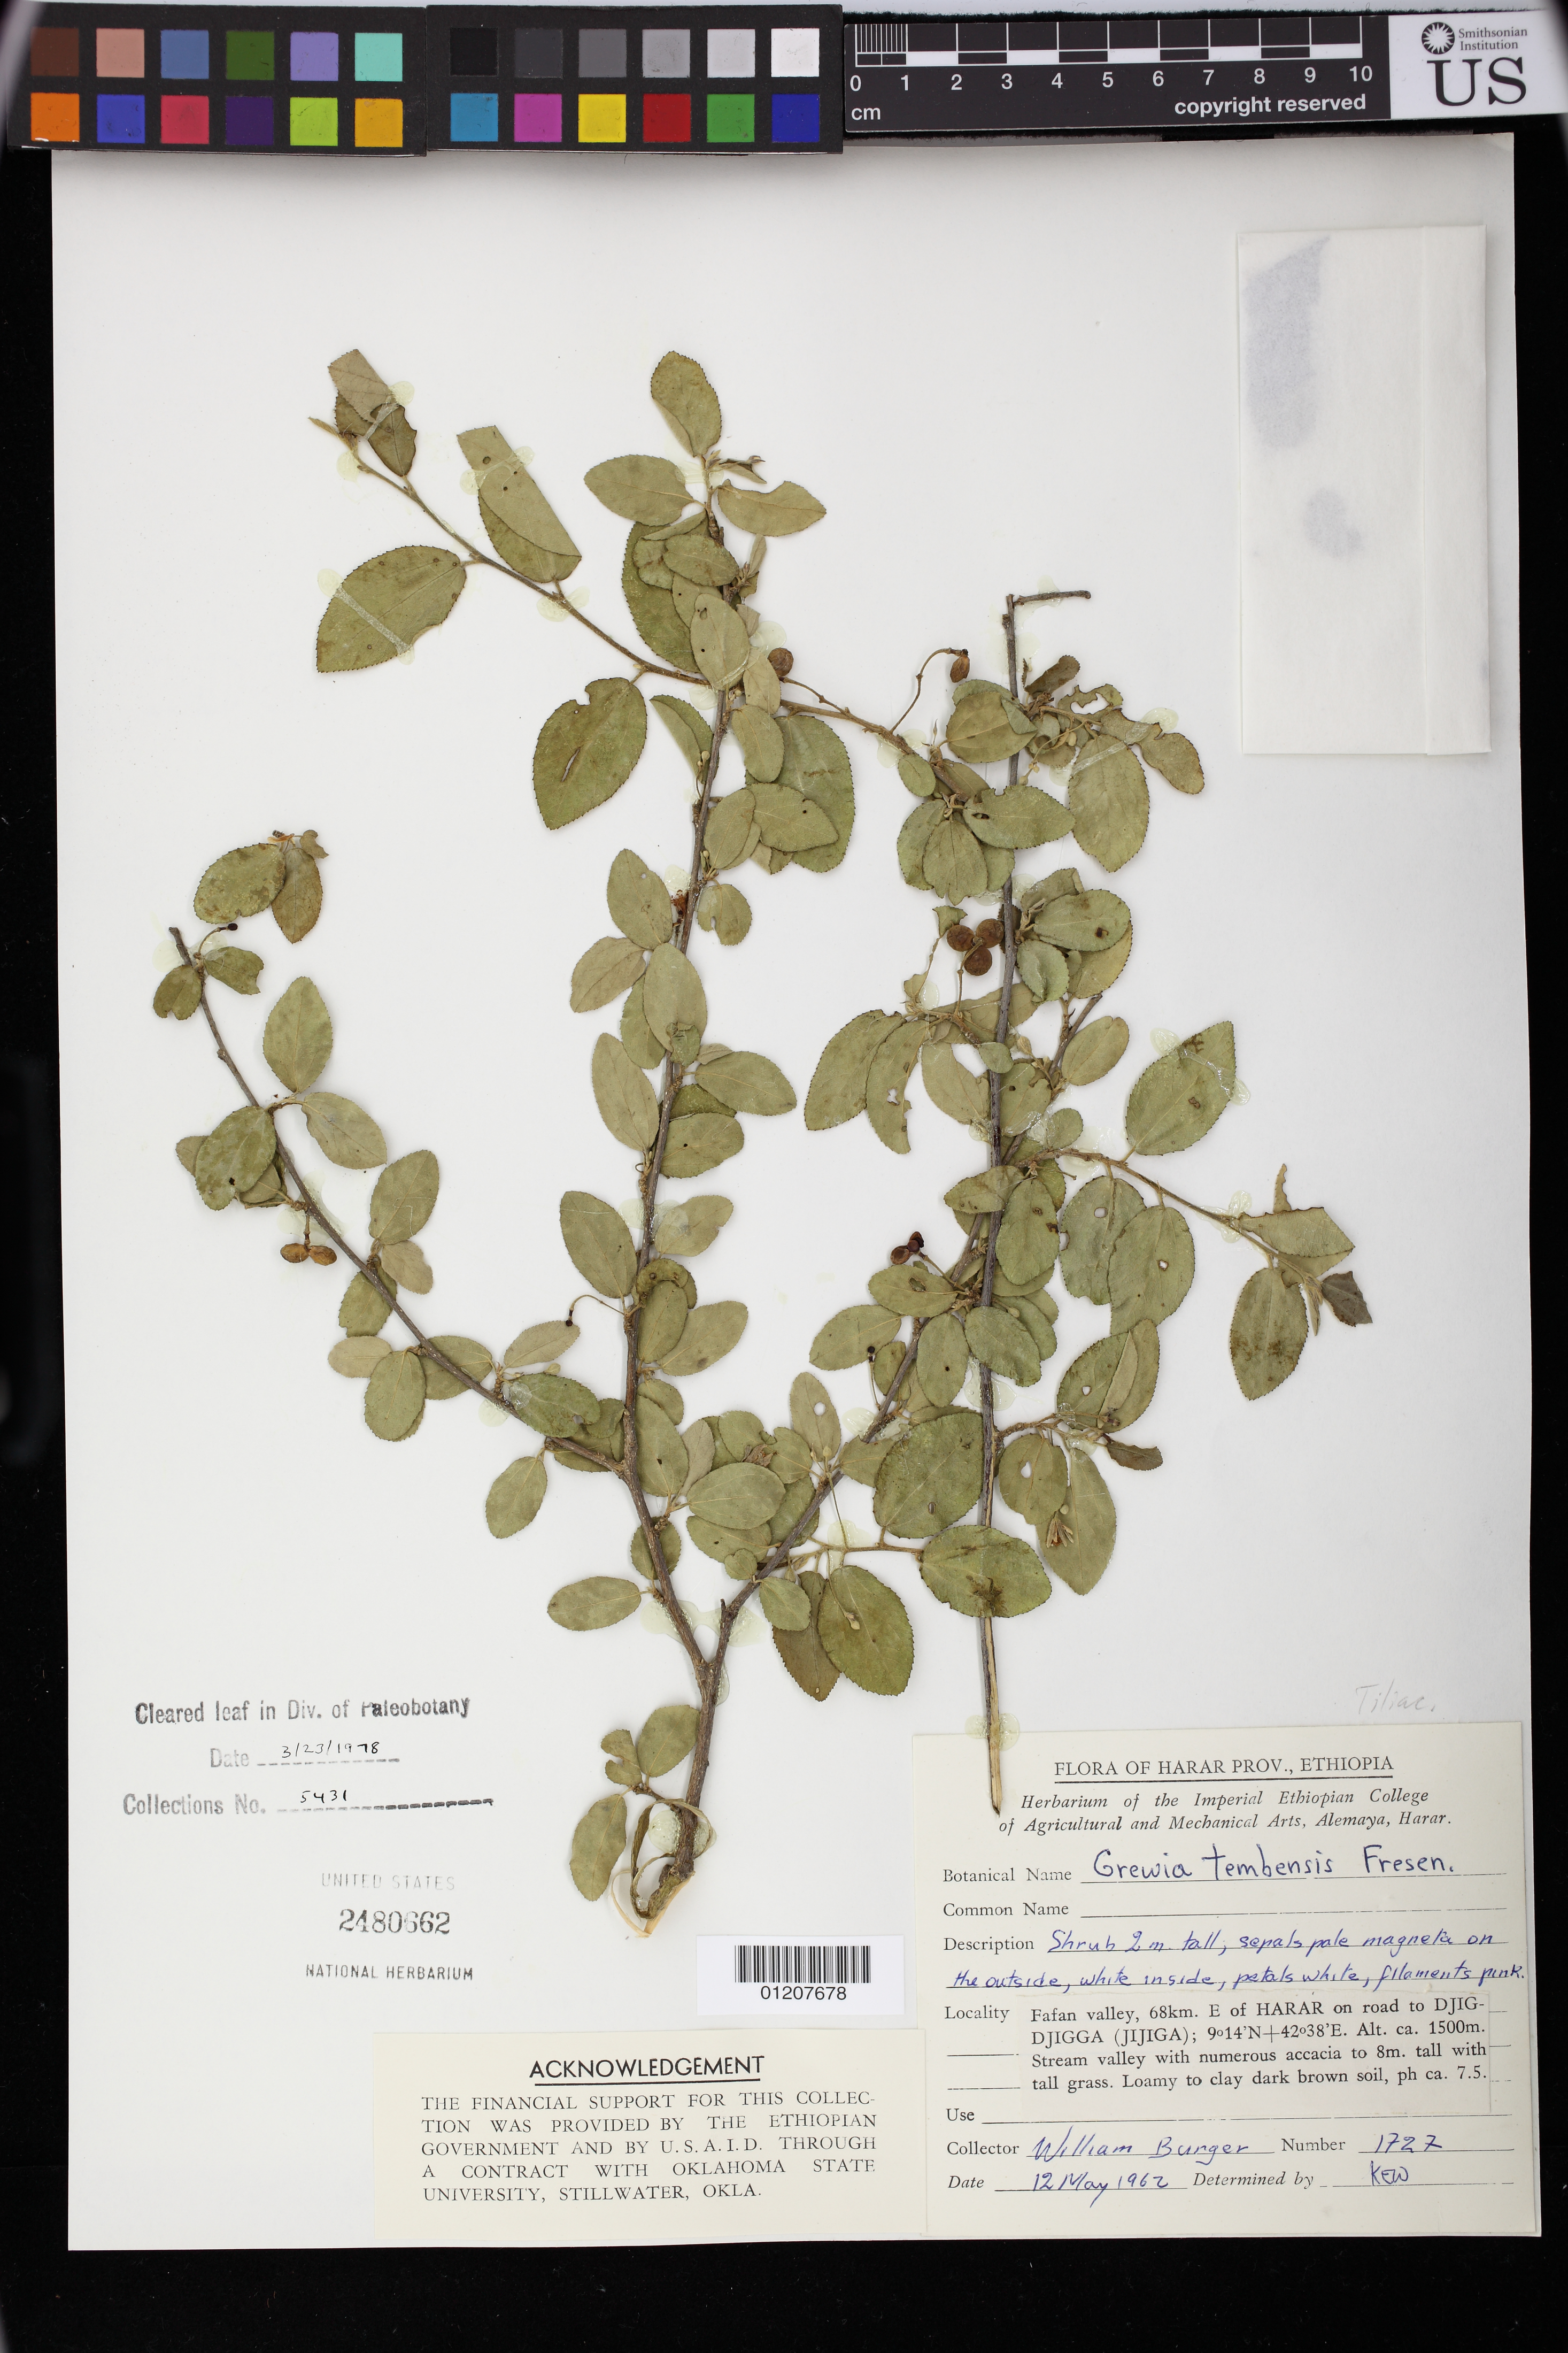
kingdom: Plantae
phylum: Tracheophyta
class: Magnoliopsida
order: Malvales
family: Malvaceae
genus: Grewia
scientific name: Grewia tembensis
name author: Fresen.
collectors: W. Burger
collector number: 1727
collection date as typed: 05 Dec 1962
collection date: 1962-12-05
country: Ethiopia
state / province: Somali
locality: Harar Province. Fafan valley, 68km E of Harar on road to Djig-Djigga (Jijiga); . Stream valley with numerous accacia to 8m tall with tall grass.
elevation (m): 1500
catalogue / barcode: US 2480662